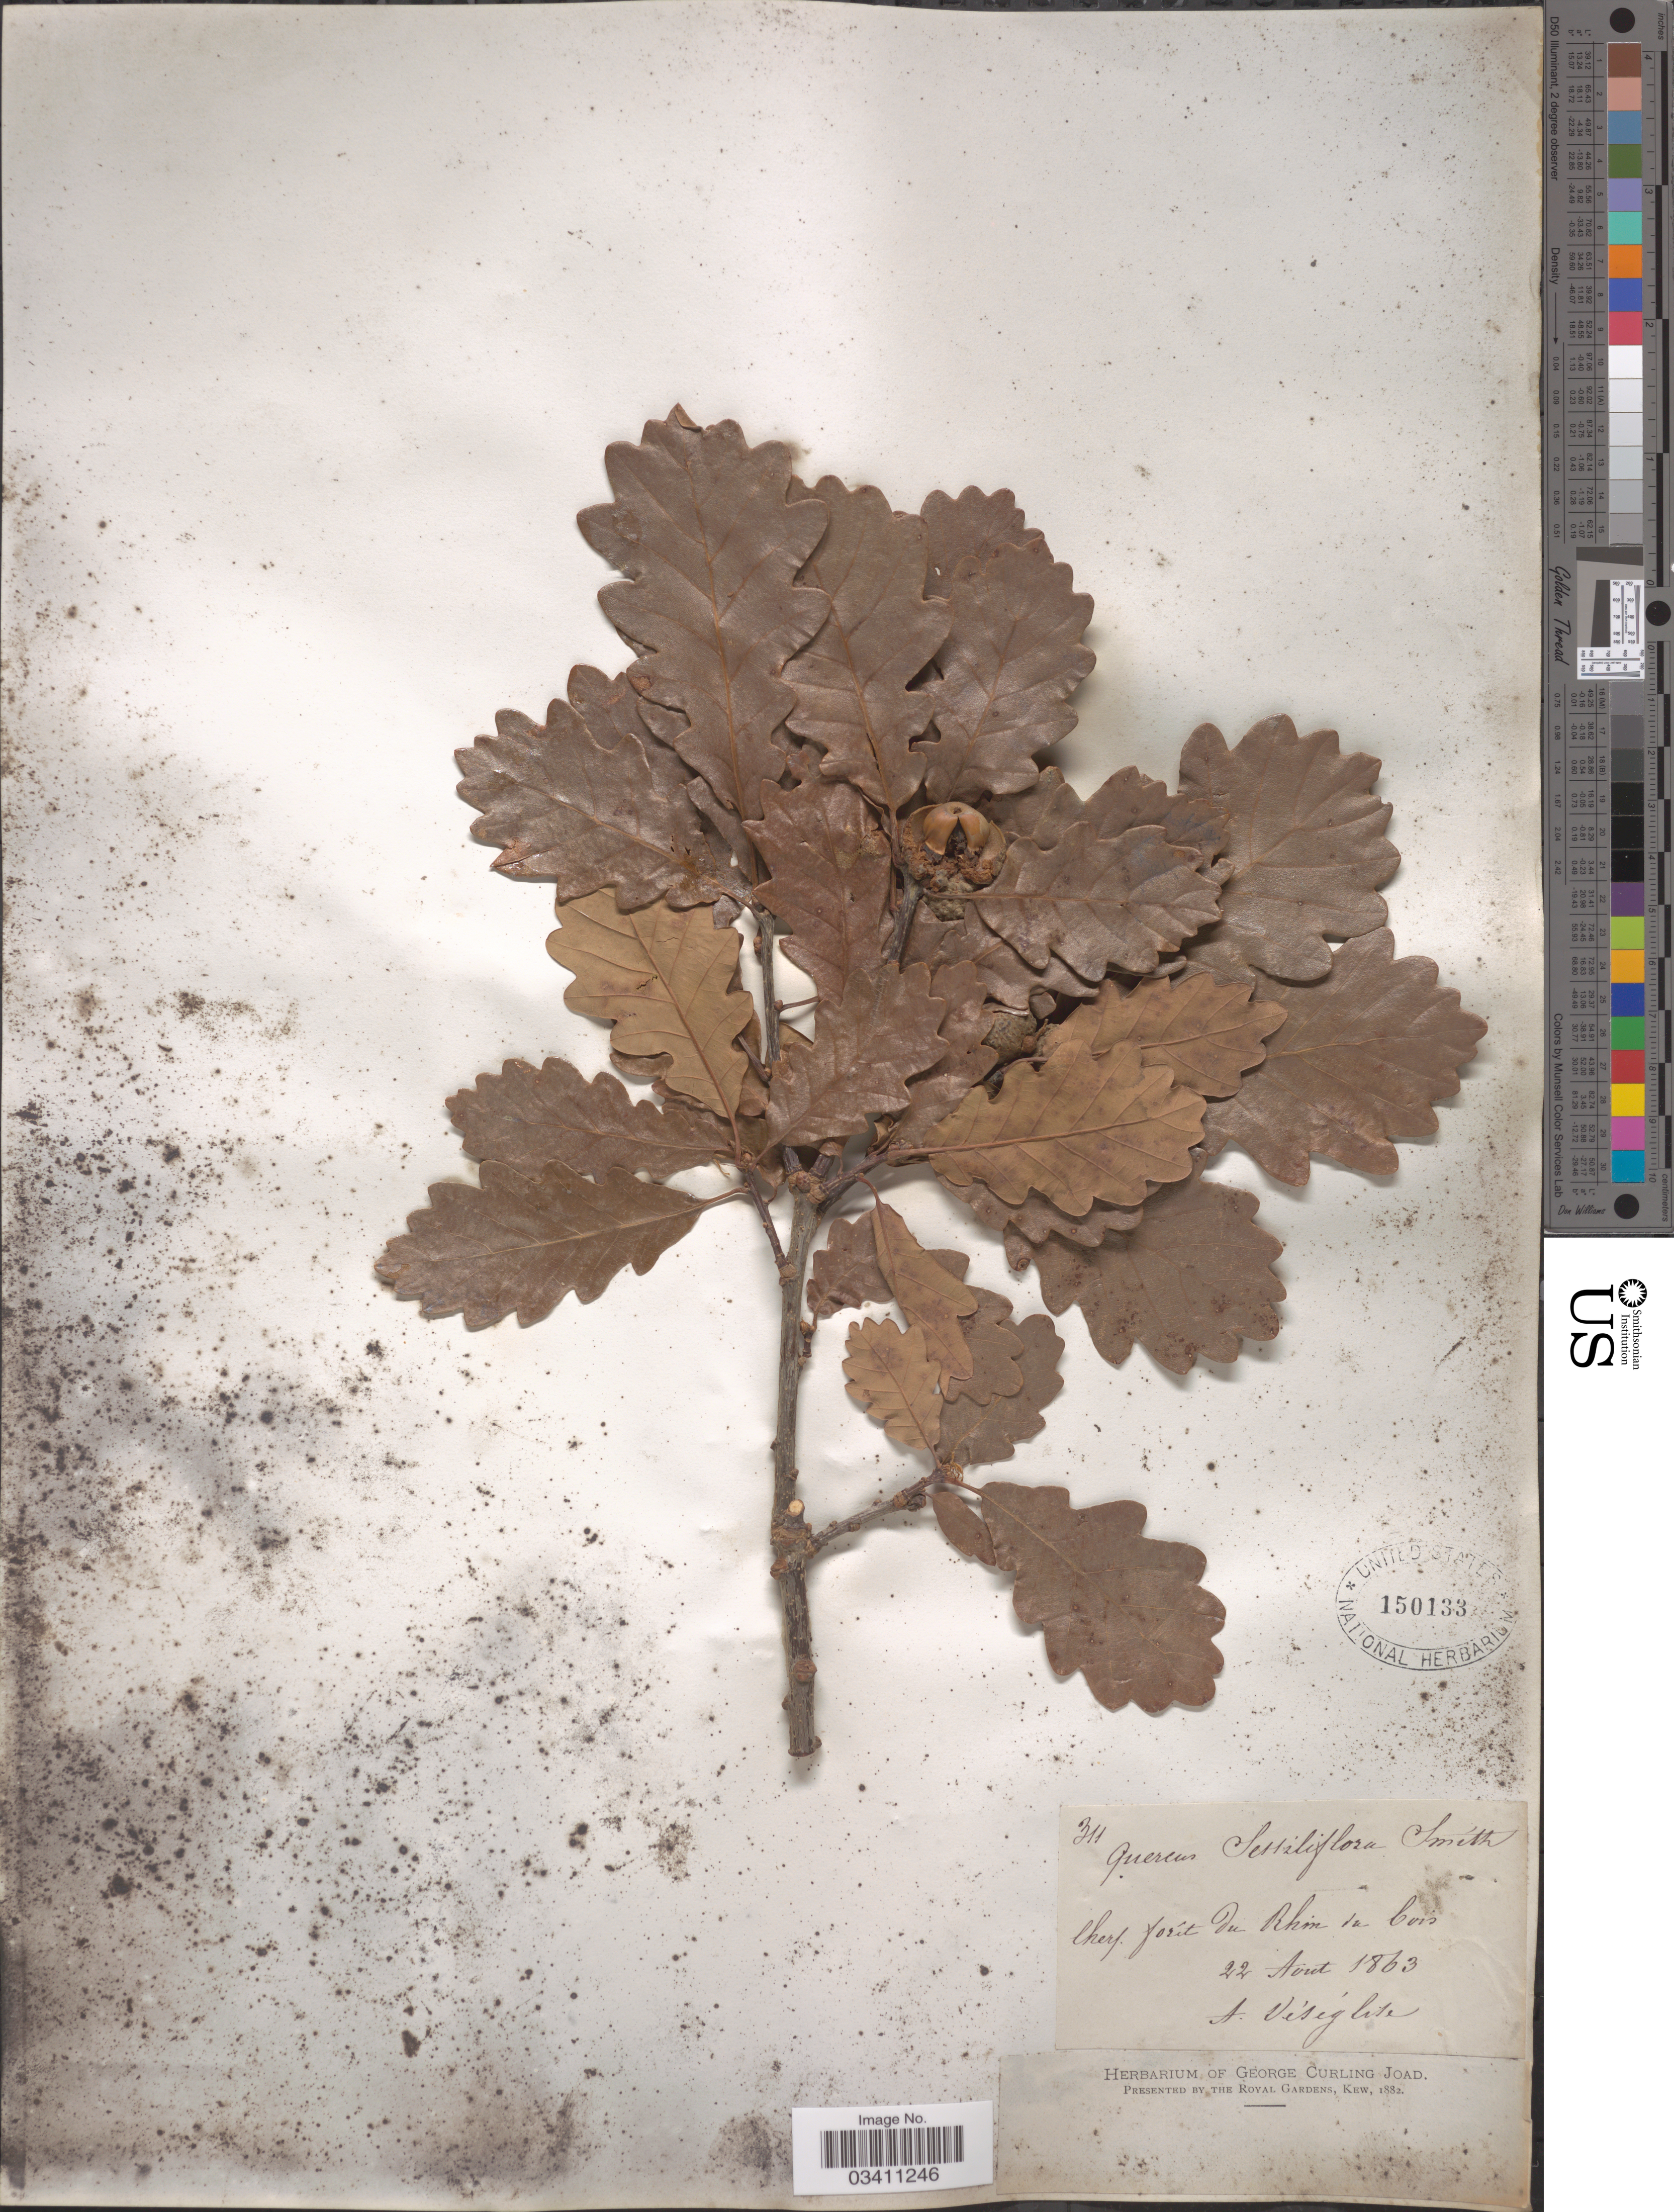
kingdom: Plantae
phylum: Tracheophyta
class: Magnoliopsida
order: Fagales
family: Fagaceae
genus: Quercus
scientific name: Quercus sessiliflora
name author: Salisb.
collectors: A. Véséglite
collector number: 311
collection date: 1863-08-22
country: France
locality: Chers. forêt du Rhin du bois.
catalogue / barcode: US 150133